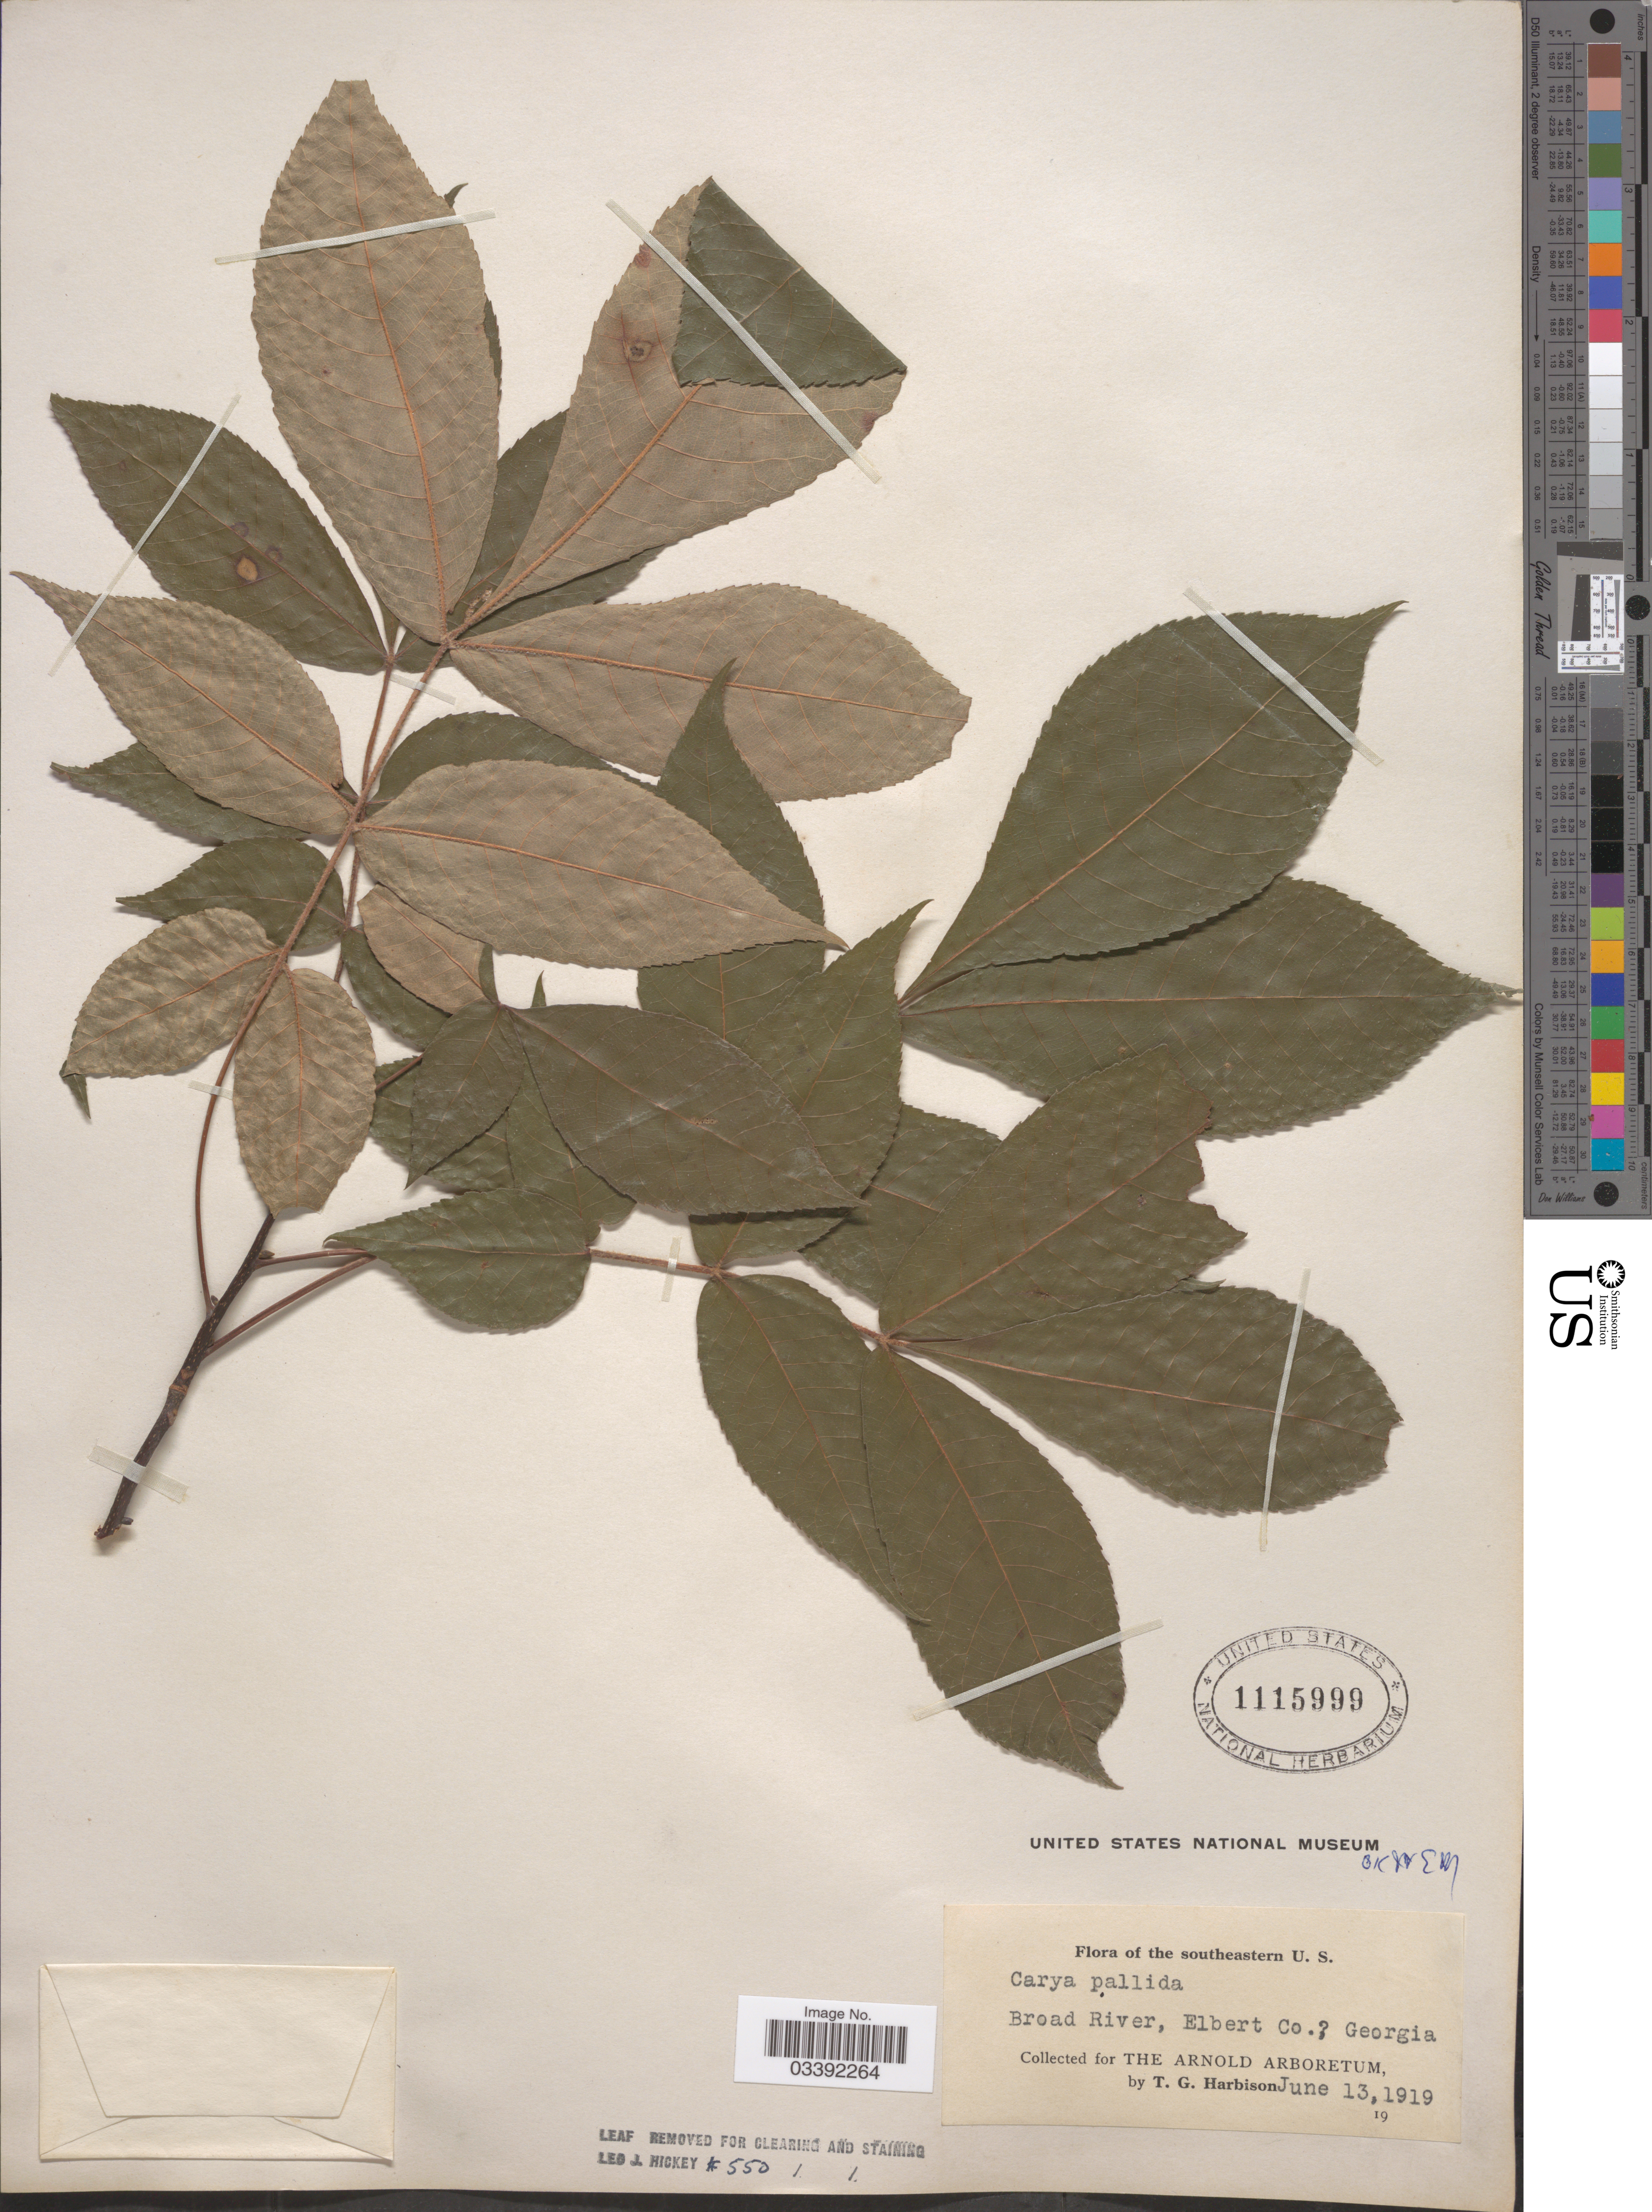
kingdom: Plantae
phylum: Tracheophyta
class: Magnoliopsida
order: Fagales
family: Juglandaceae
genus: Carya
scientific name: Carya pallida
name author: (Ashe) Engl. & Graebner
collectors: T. Harbison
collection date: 1919-06-13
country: United States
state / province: Georgia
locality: Broad River, Egbert Co. [unsure placement]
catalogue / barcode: US 1115999